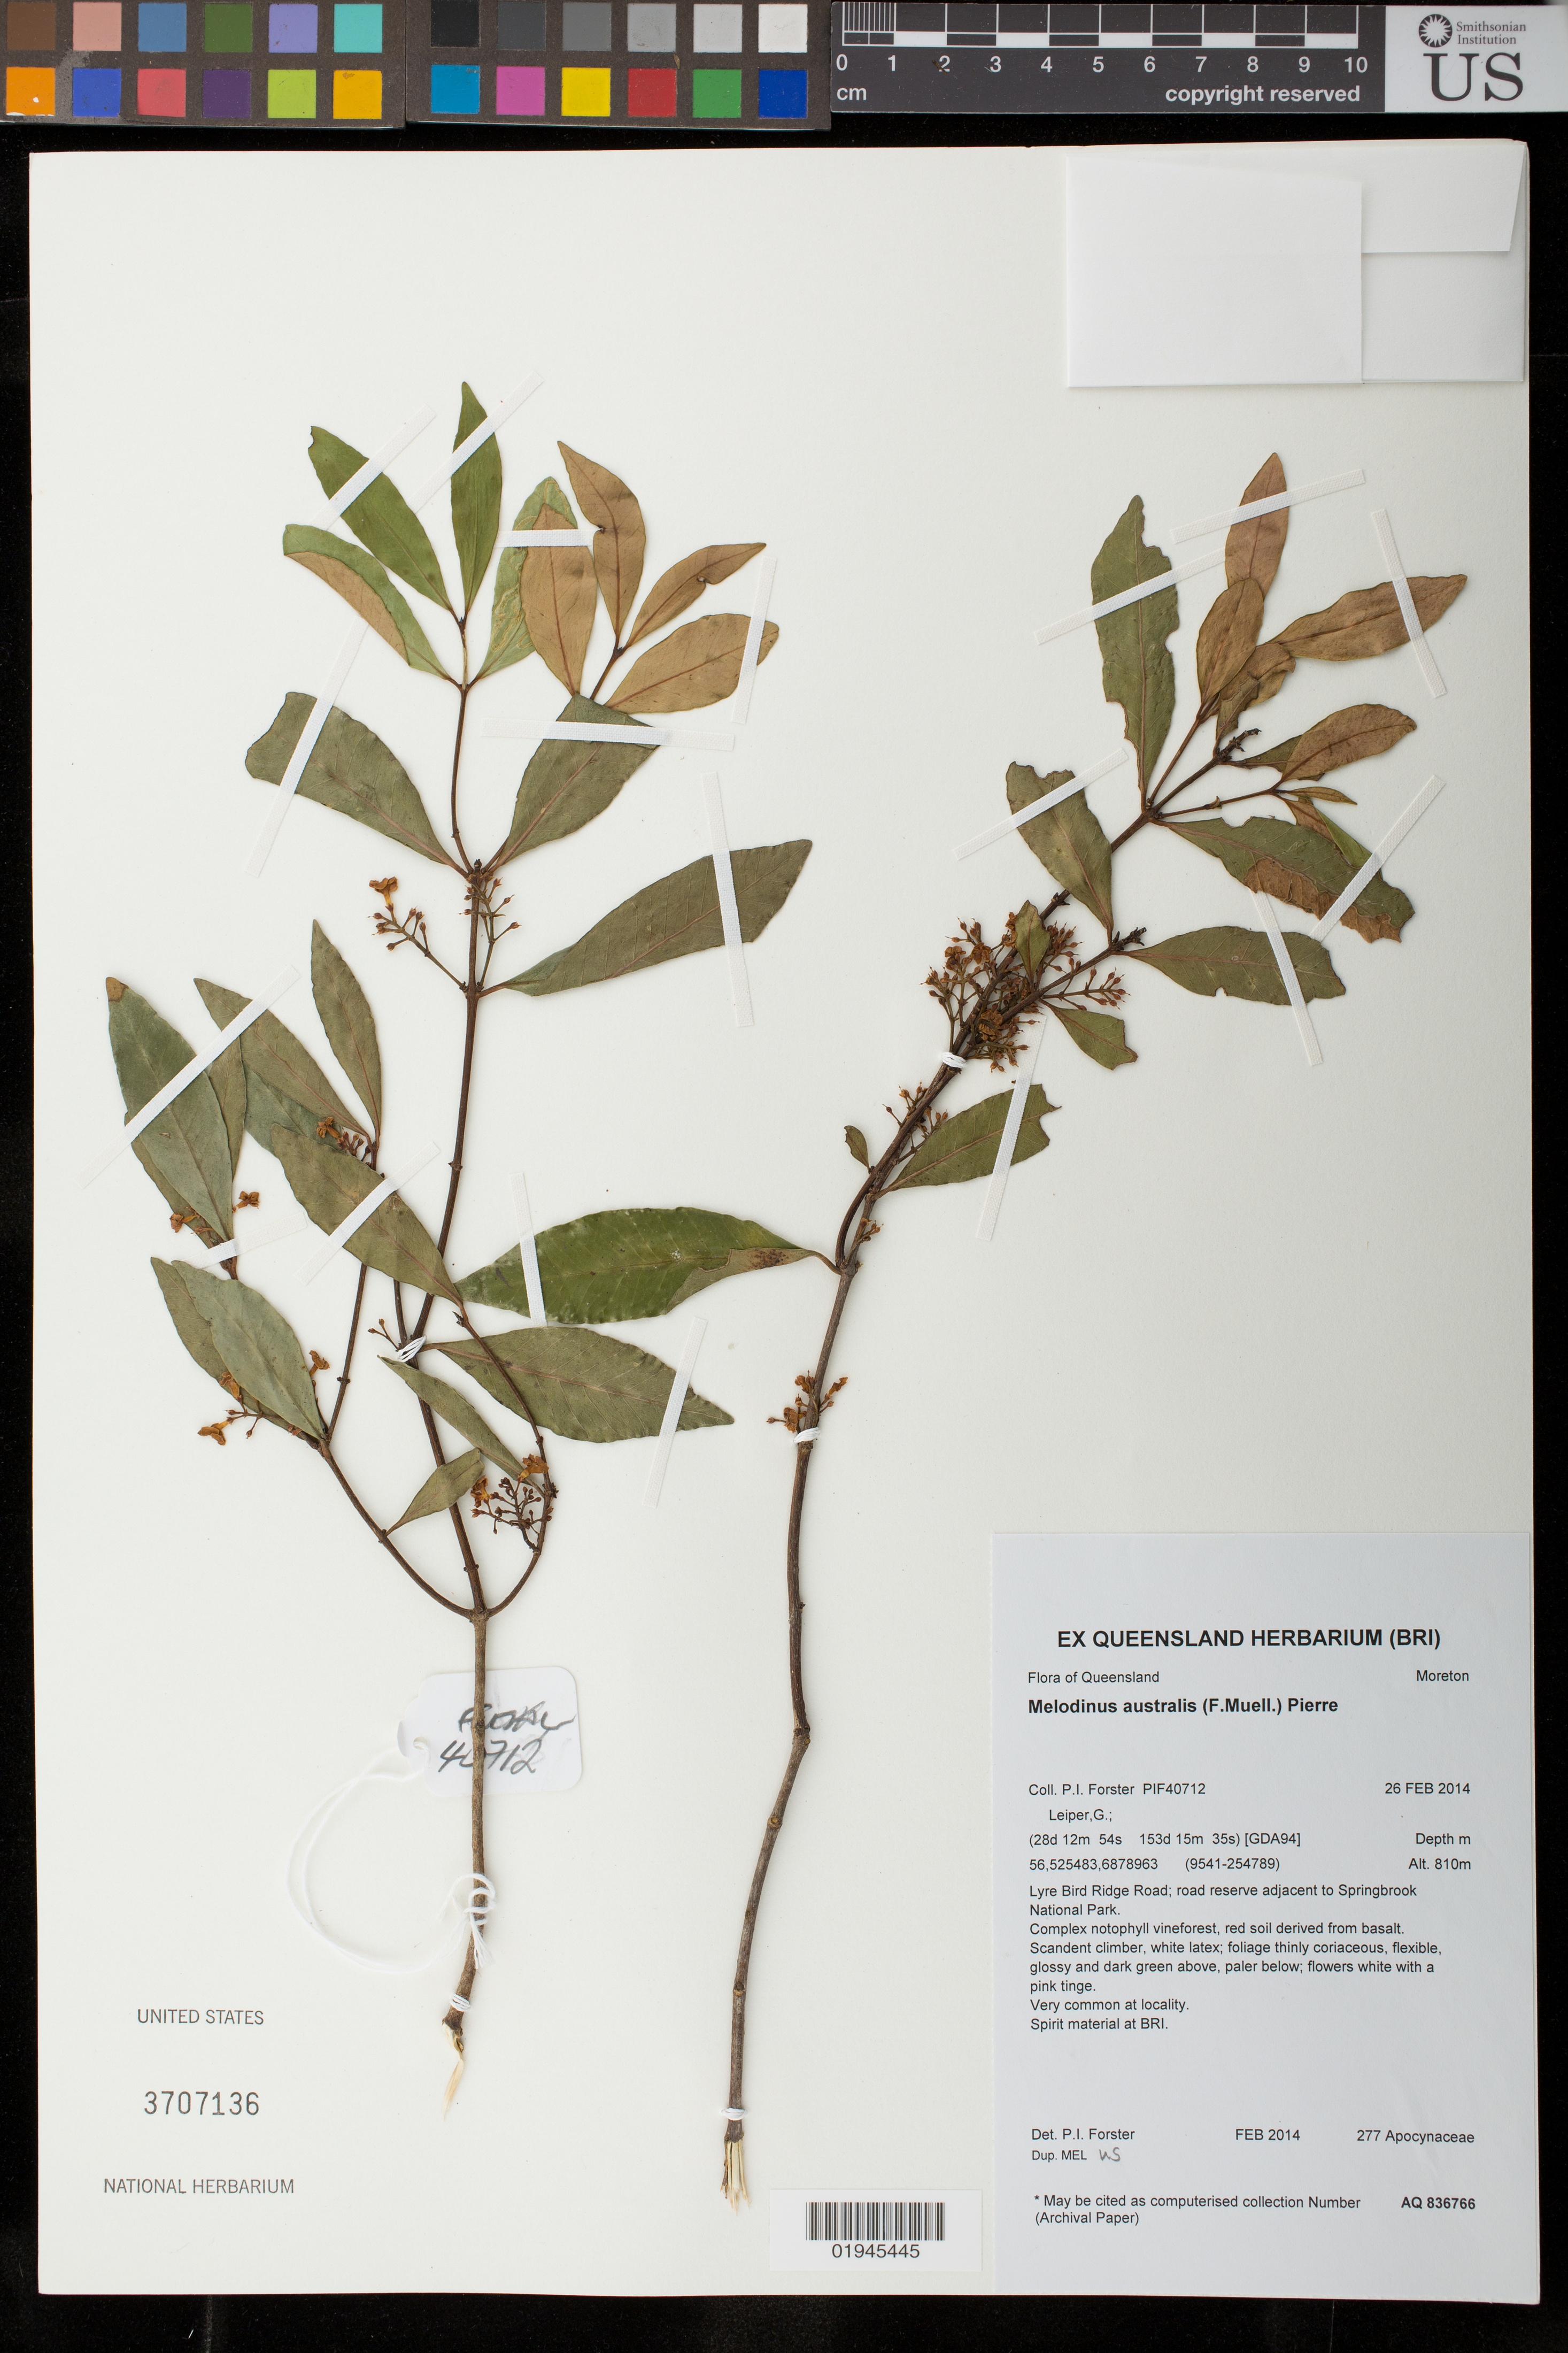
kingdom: Plantae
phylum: Tracheophyta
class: Magnoliopsida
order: Gentianales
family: Apocynaceae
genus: Melodinus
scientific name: Melodinus australis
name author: (F. Muell.) Pierre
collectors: P. I. Forster & G. Leiper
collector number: PIF40712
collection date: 2014-02-26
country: Australia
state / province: Queensland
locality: Lyre Bird Ridge Road, road reserve adjacent to Springbrook National Park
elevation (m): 810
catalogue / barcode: US 3707136